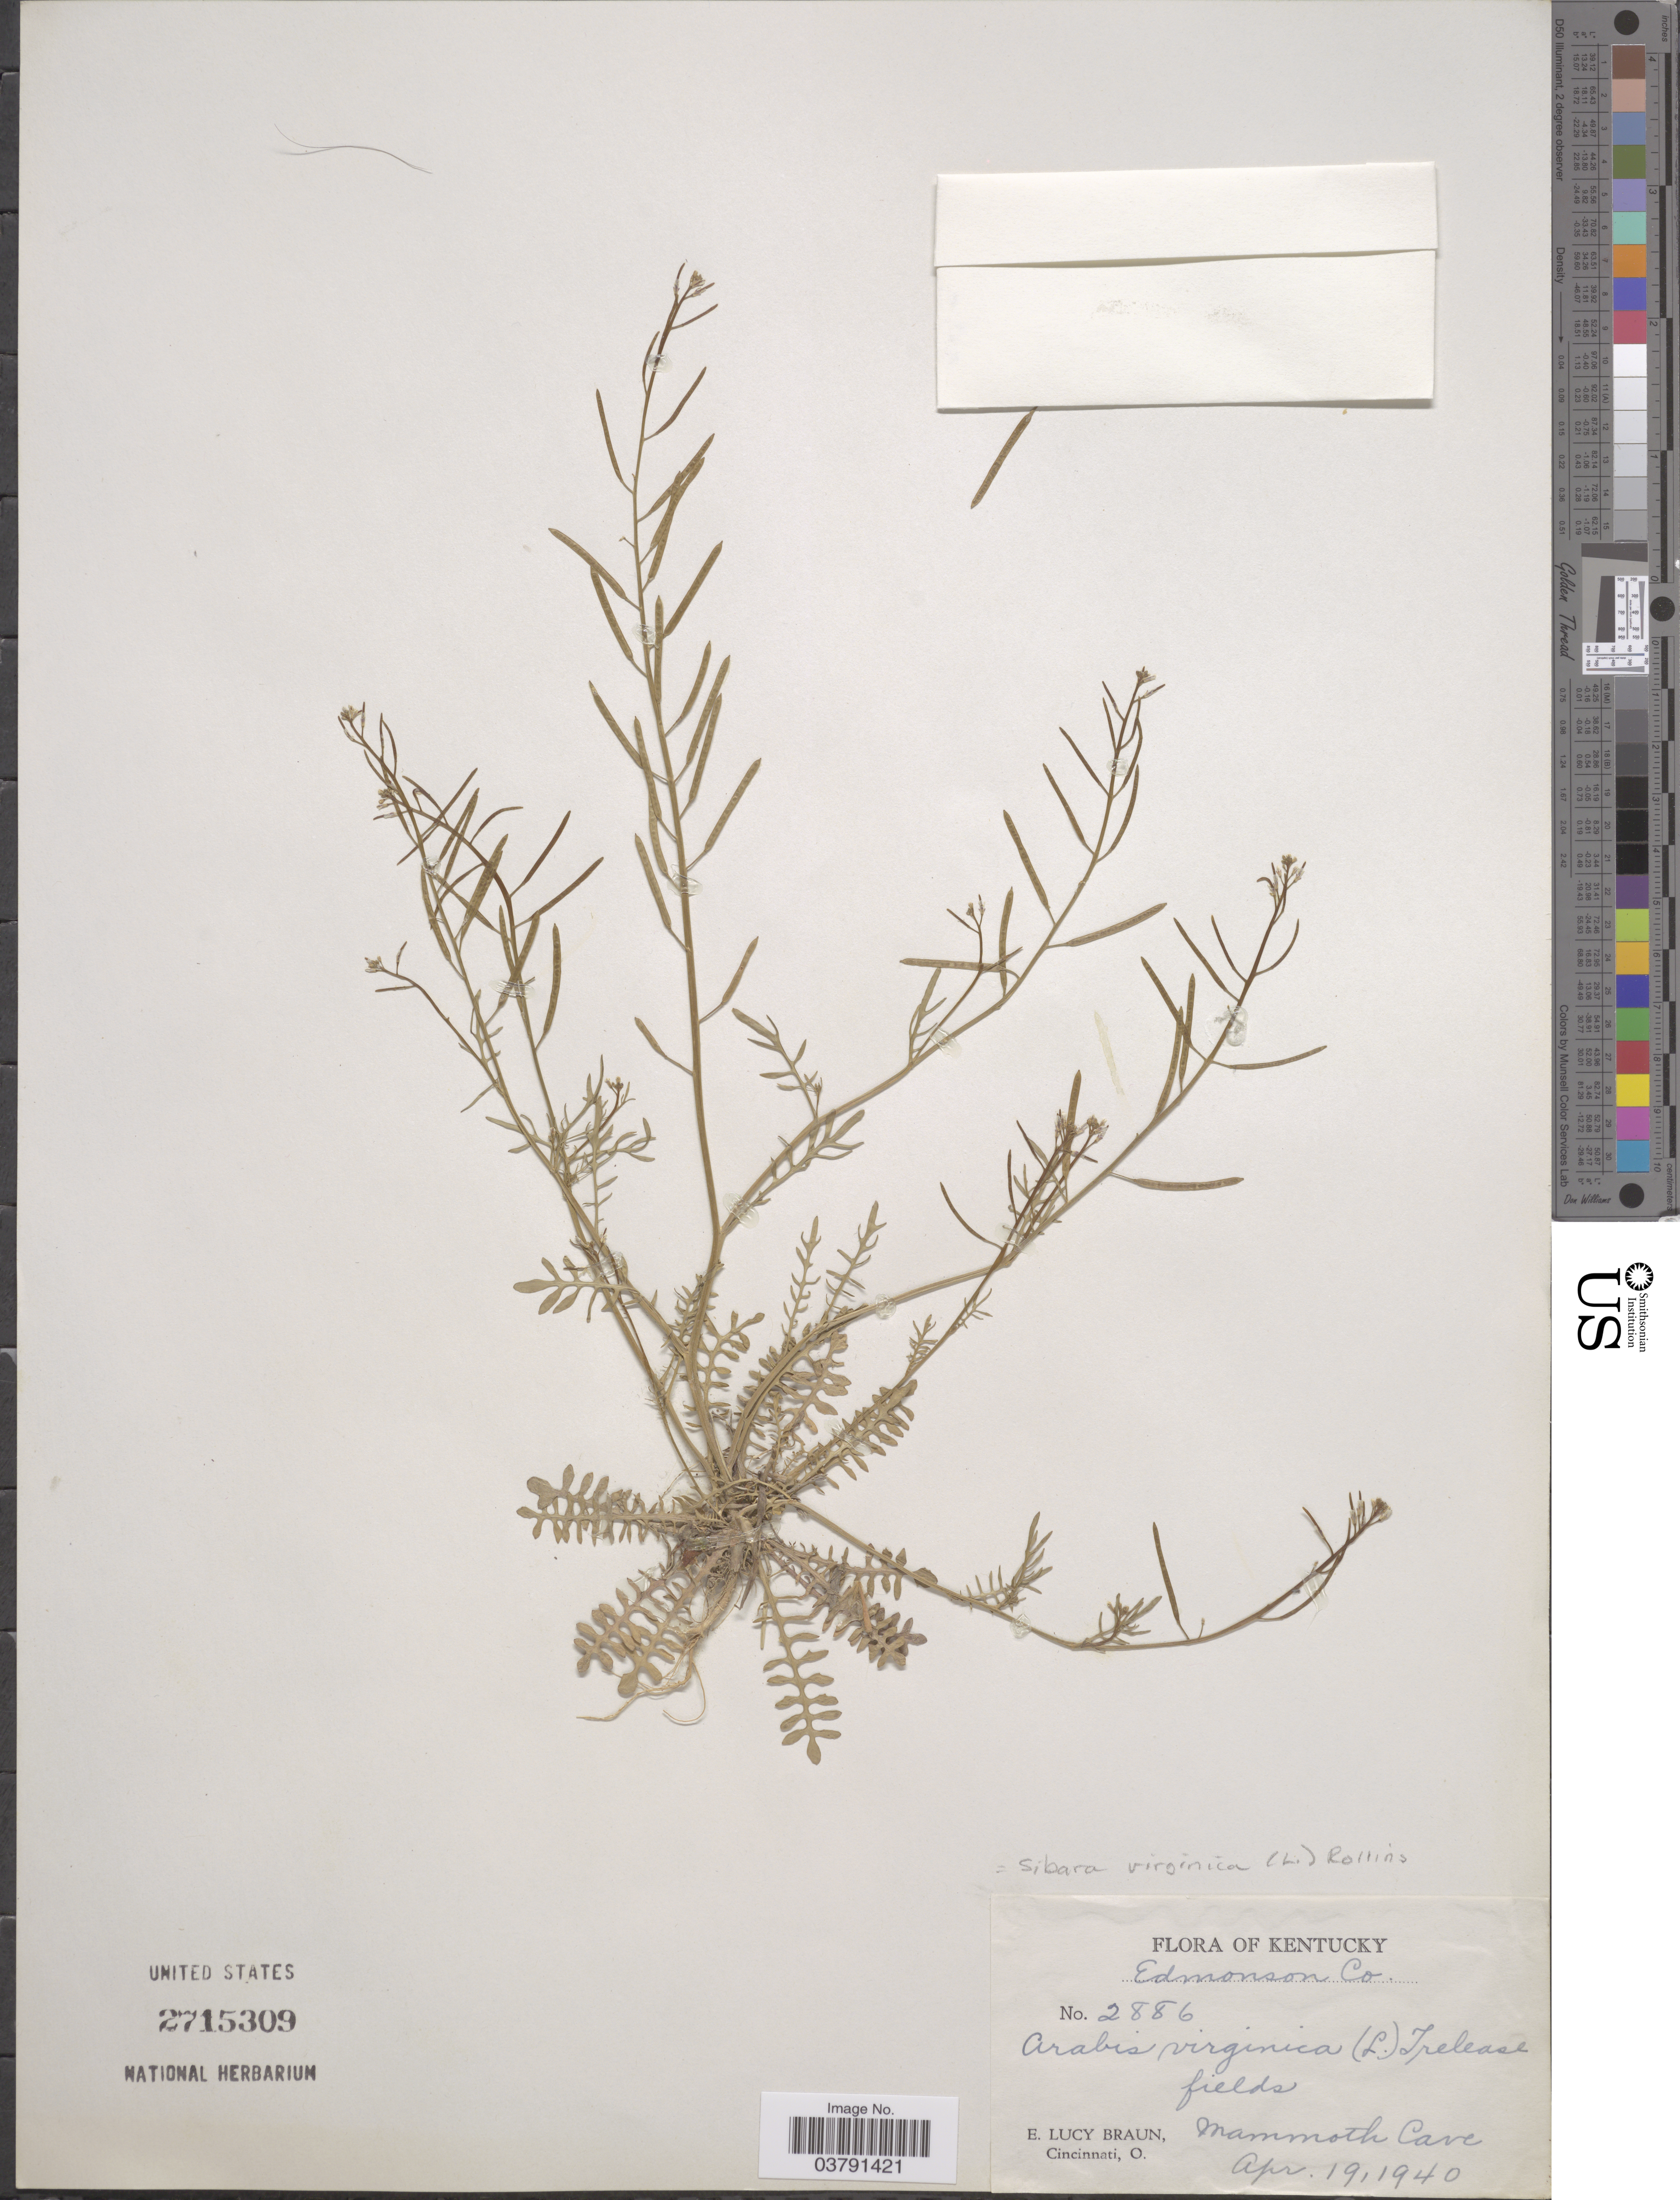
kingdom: Plantae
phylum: Tracheophyta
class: Magnoliopsida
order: Brassicales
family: Brassicaceae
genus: Planodes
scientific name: Planodes virginicum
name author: (L.) Greene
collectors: E. L. Braun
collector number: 2886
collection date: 1940-04-19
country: United States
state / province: Kentucky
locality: Edmonson Co. Mammoth Cave.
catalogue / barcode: US 2715309